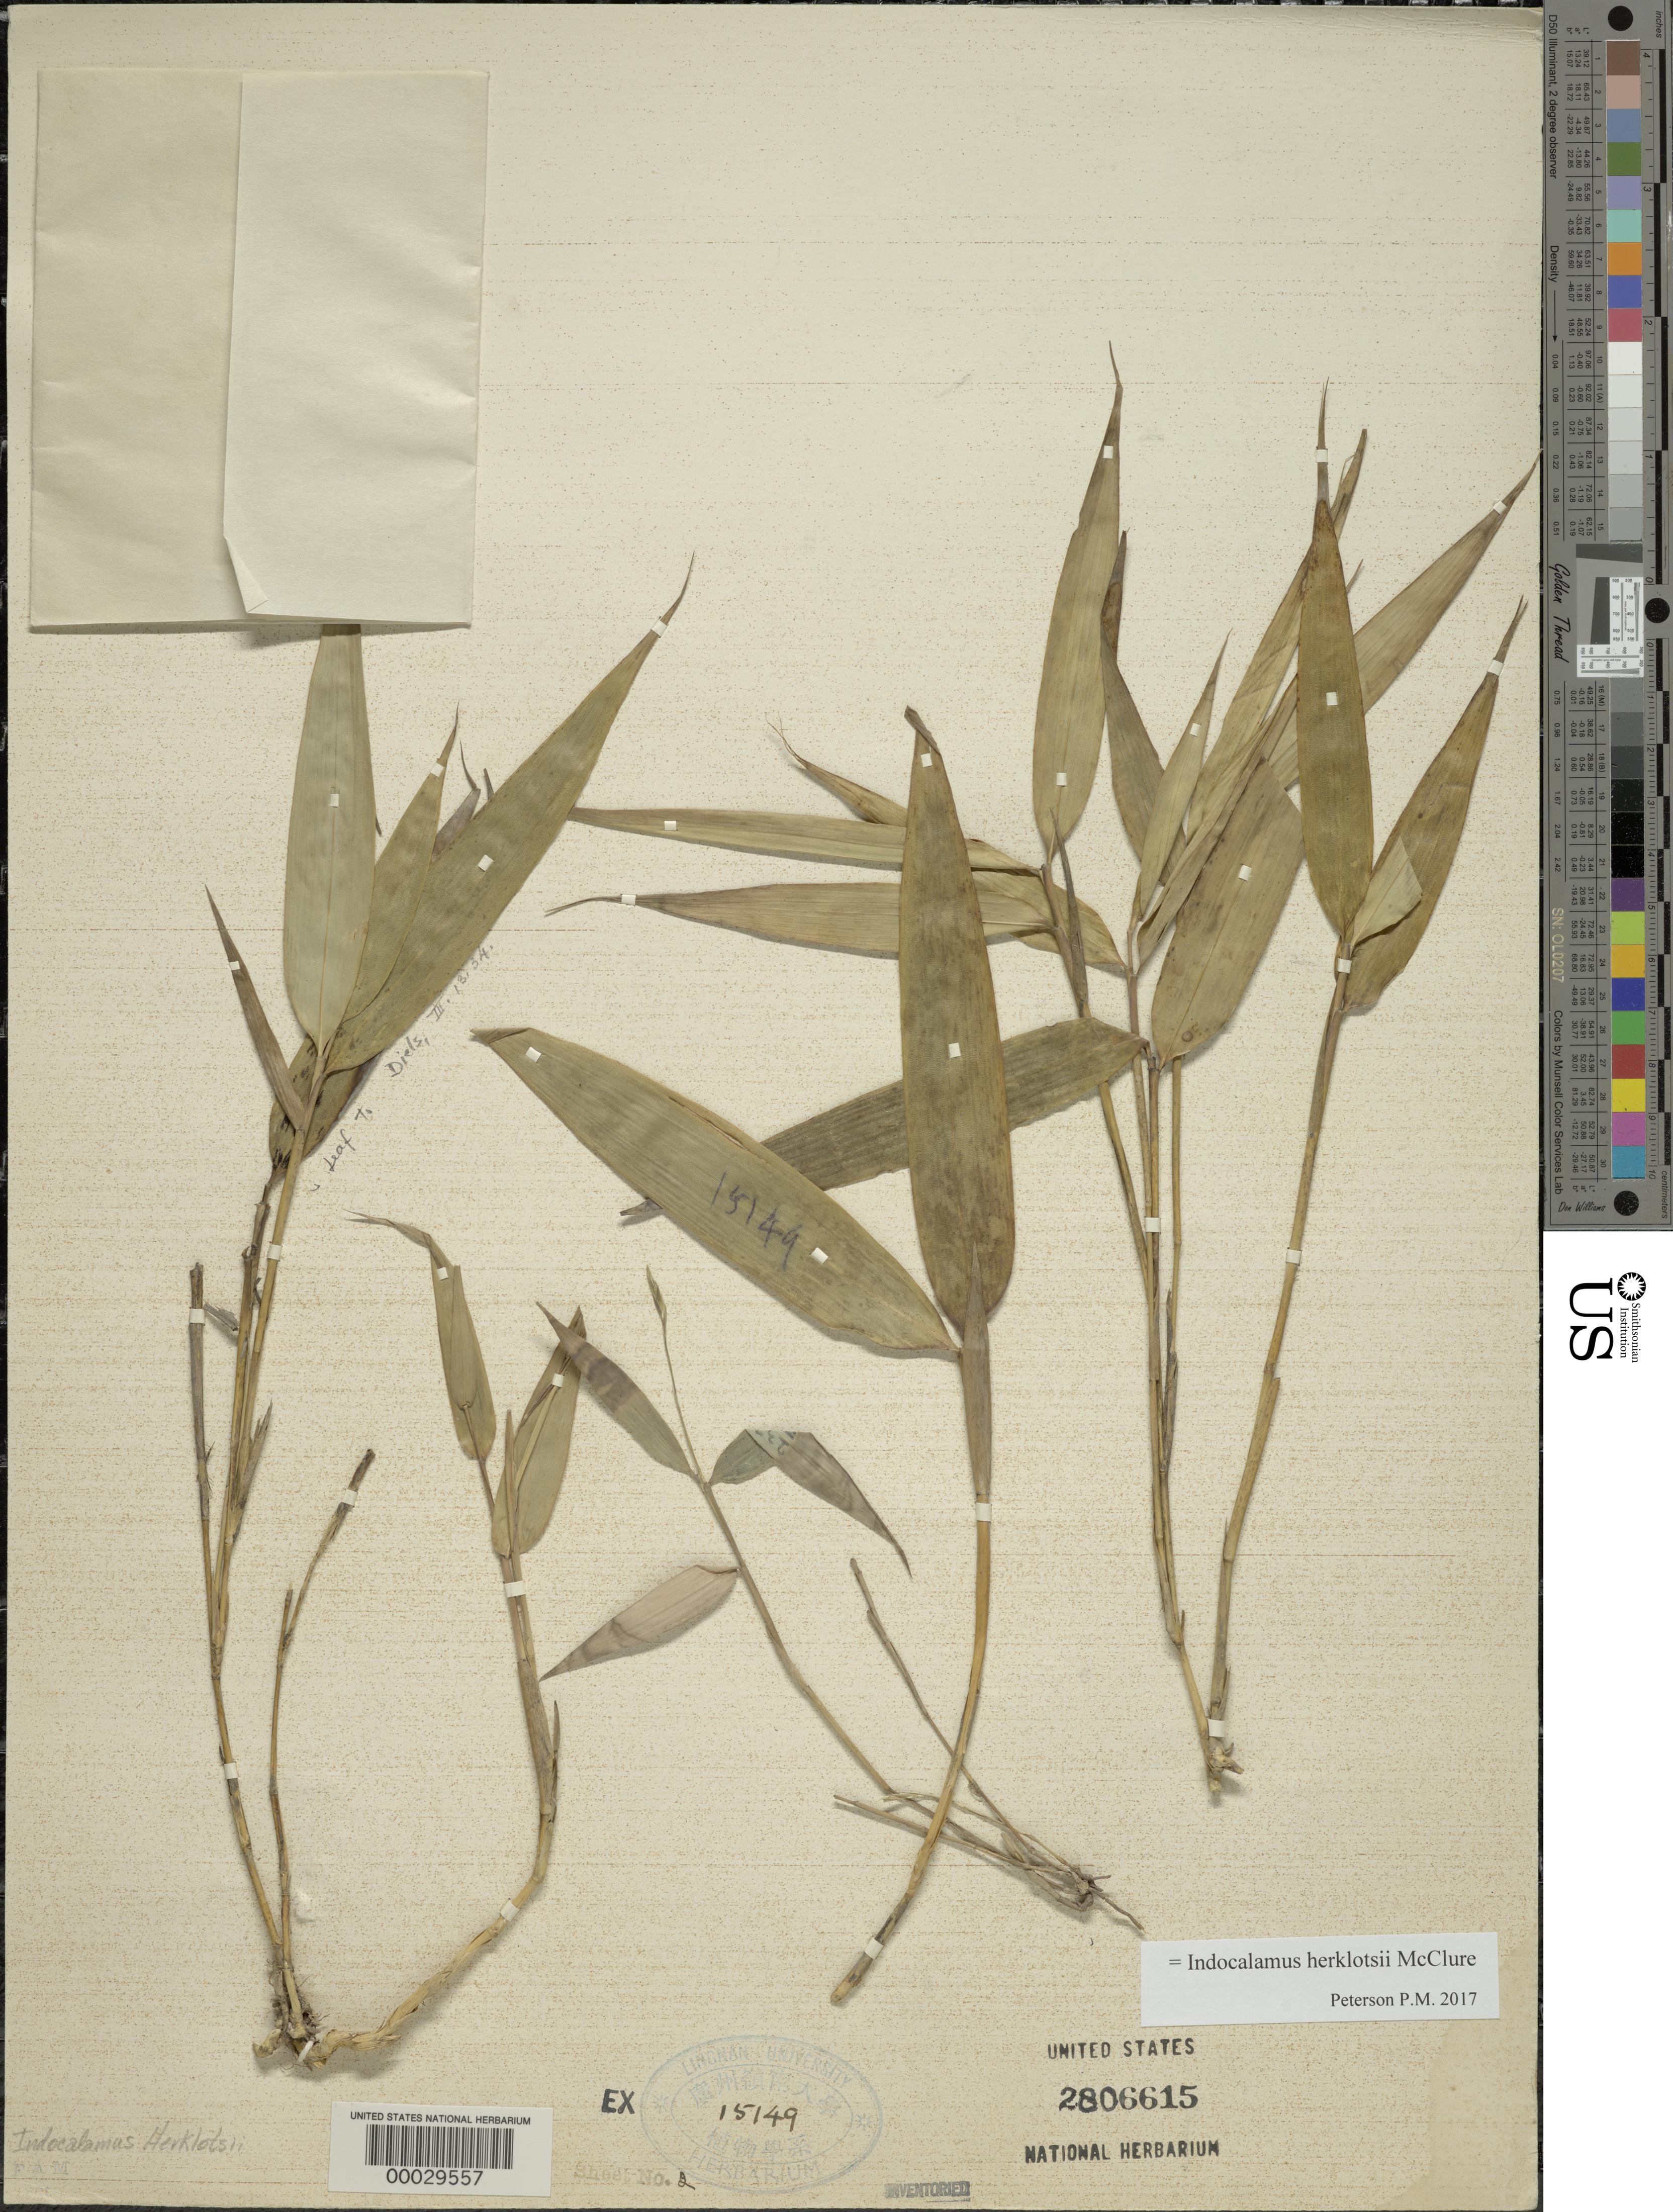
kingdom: Plantae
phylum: Tracheophyta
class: Liliopsida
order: Poales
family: Poaceae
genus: Indocalamus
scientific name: Indocalamus herklotsii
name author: McClure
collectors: F. A. McClure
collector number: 20268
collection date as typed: Jul 1929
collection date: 1929-07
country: China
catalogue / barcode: US 2806615